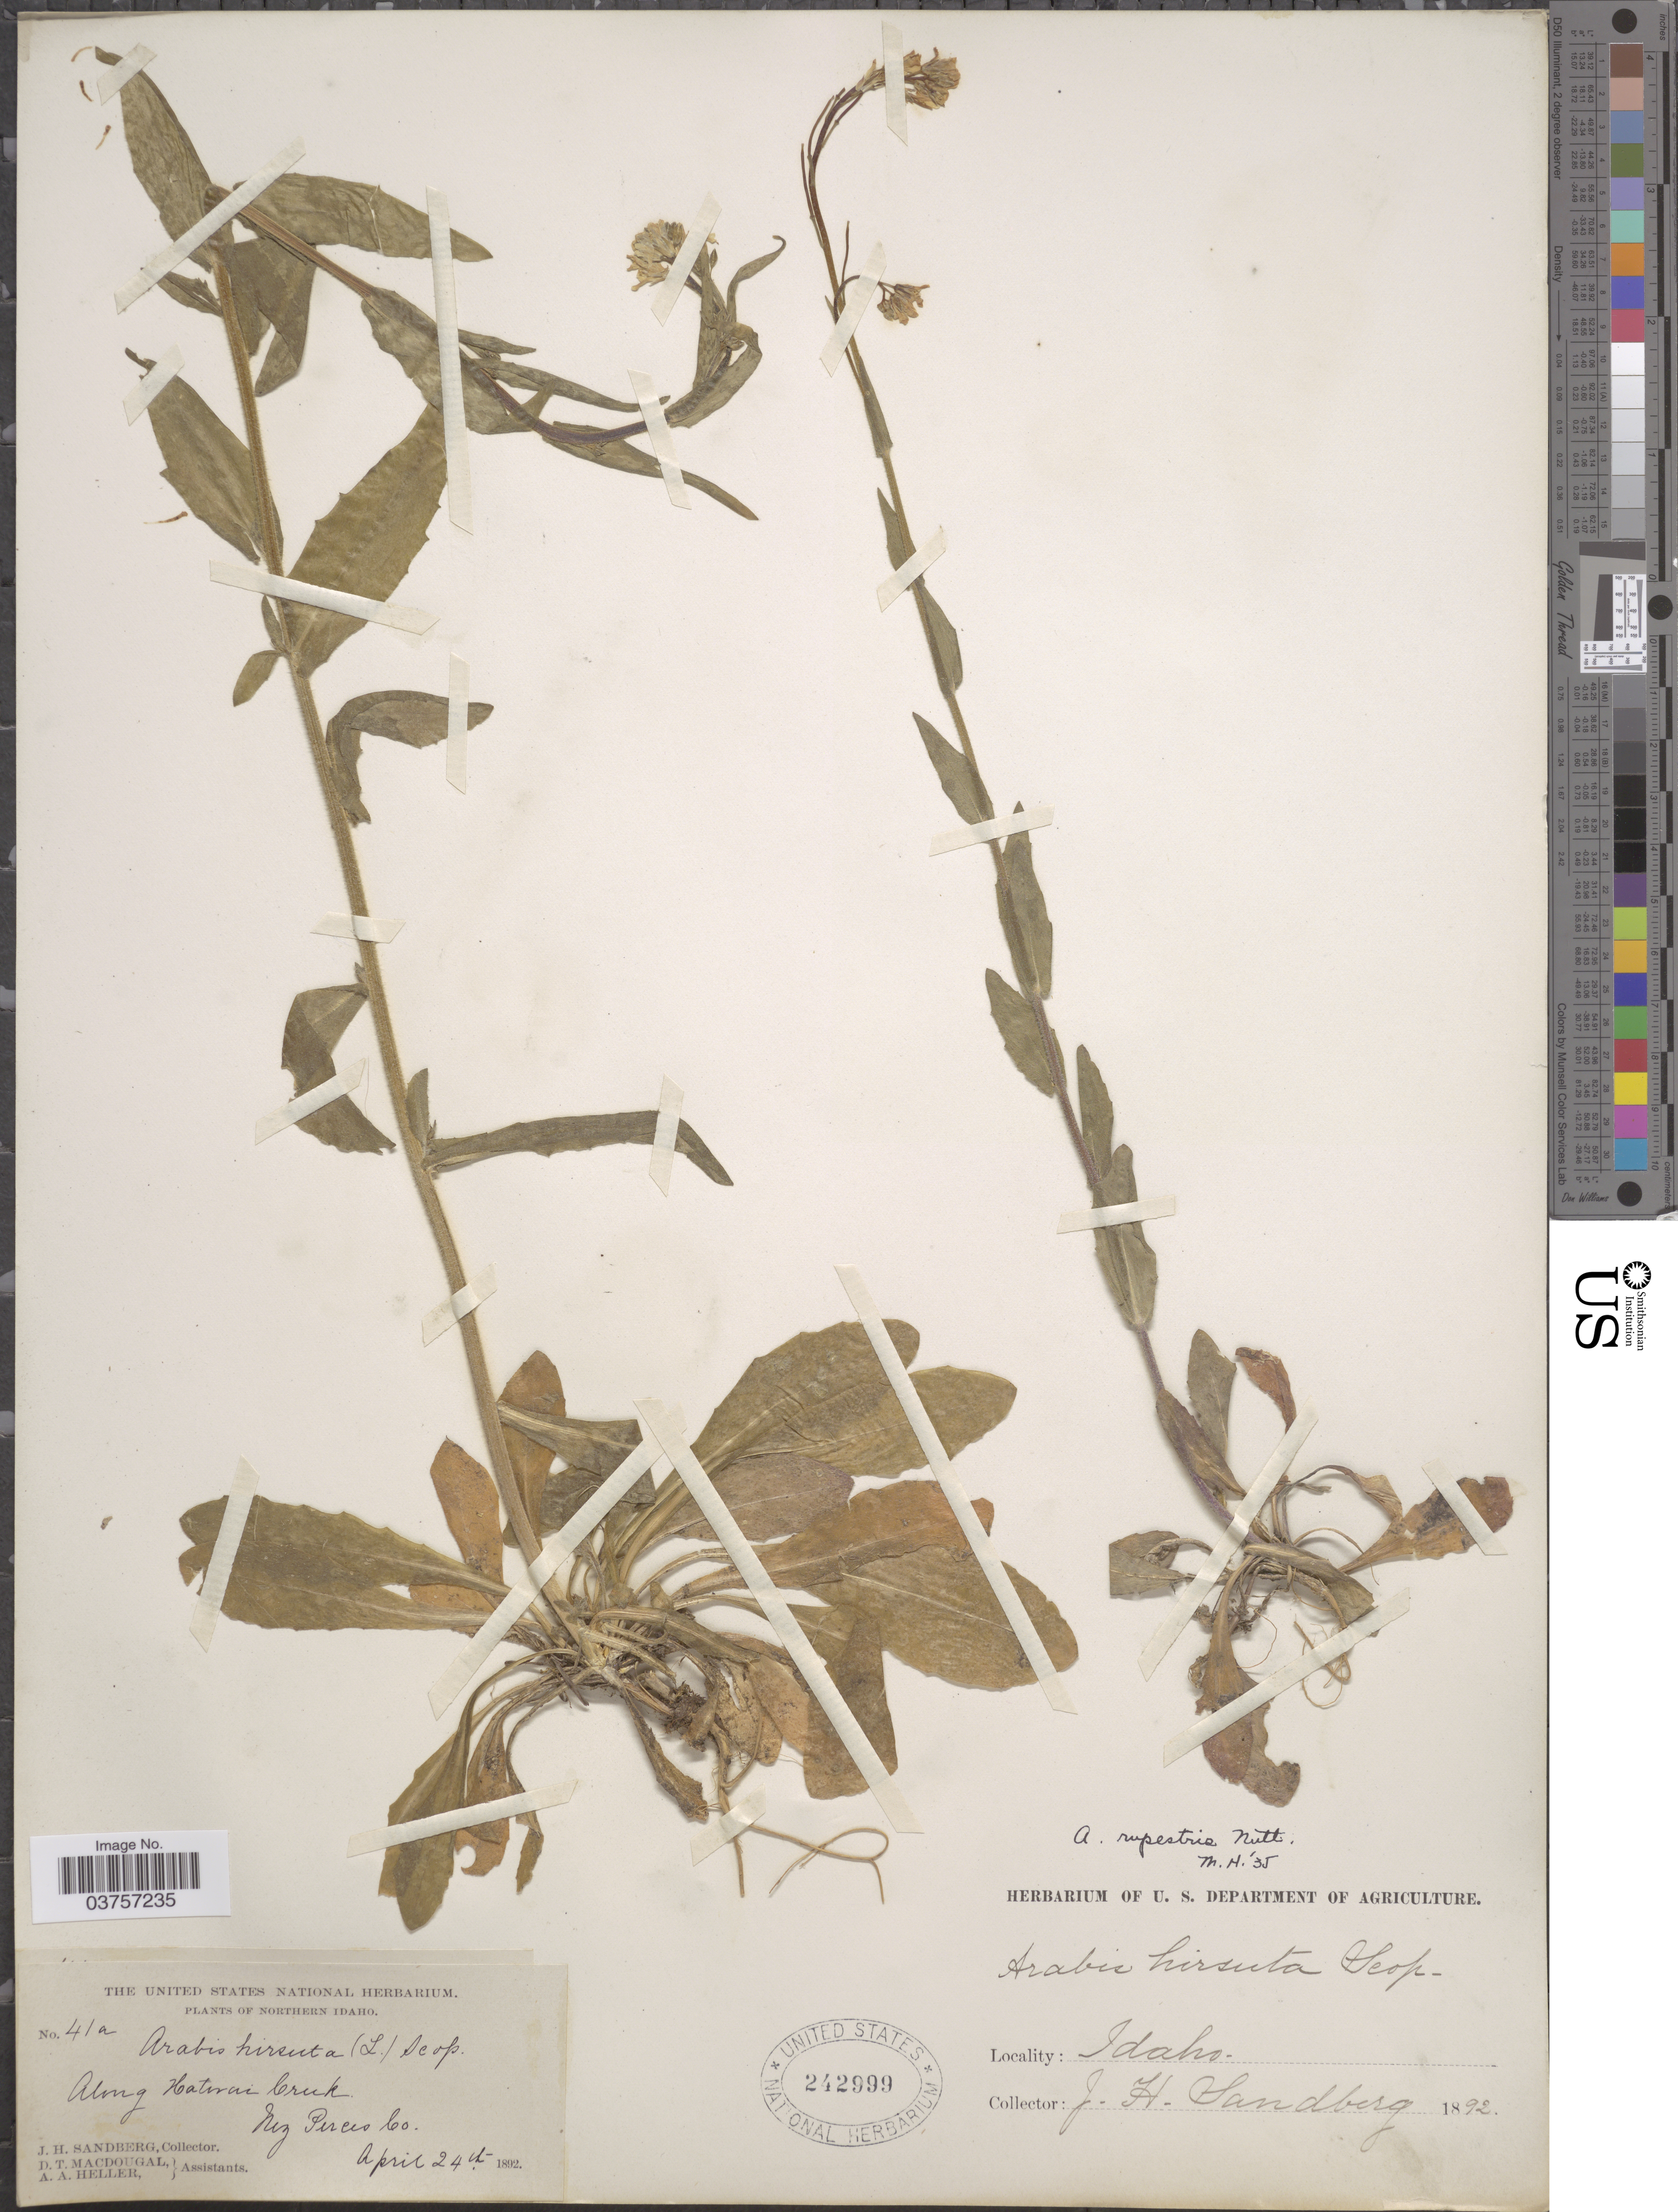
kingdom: Plantae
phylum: Tracheophyta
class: Magnoliopsida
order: Brassicales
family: Brassicaceae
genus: Arabis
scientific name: Arabis hirsuta var. glabrata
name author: Torr. & A. Gray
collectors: J. H. Sandberg, D. T. MacDougal & A. A. Heller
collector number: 41a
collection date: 1892-04-24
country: United States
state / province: Idaho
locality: Northern Idaho; Along Hatwai Creek. Nez Perces Co.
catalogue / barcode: US 242999